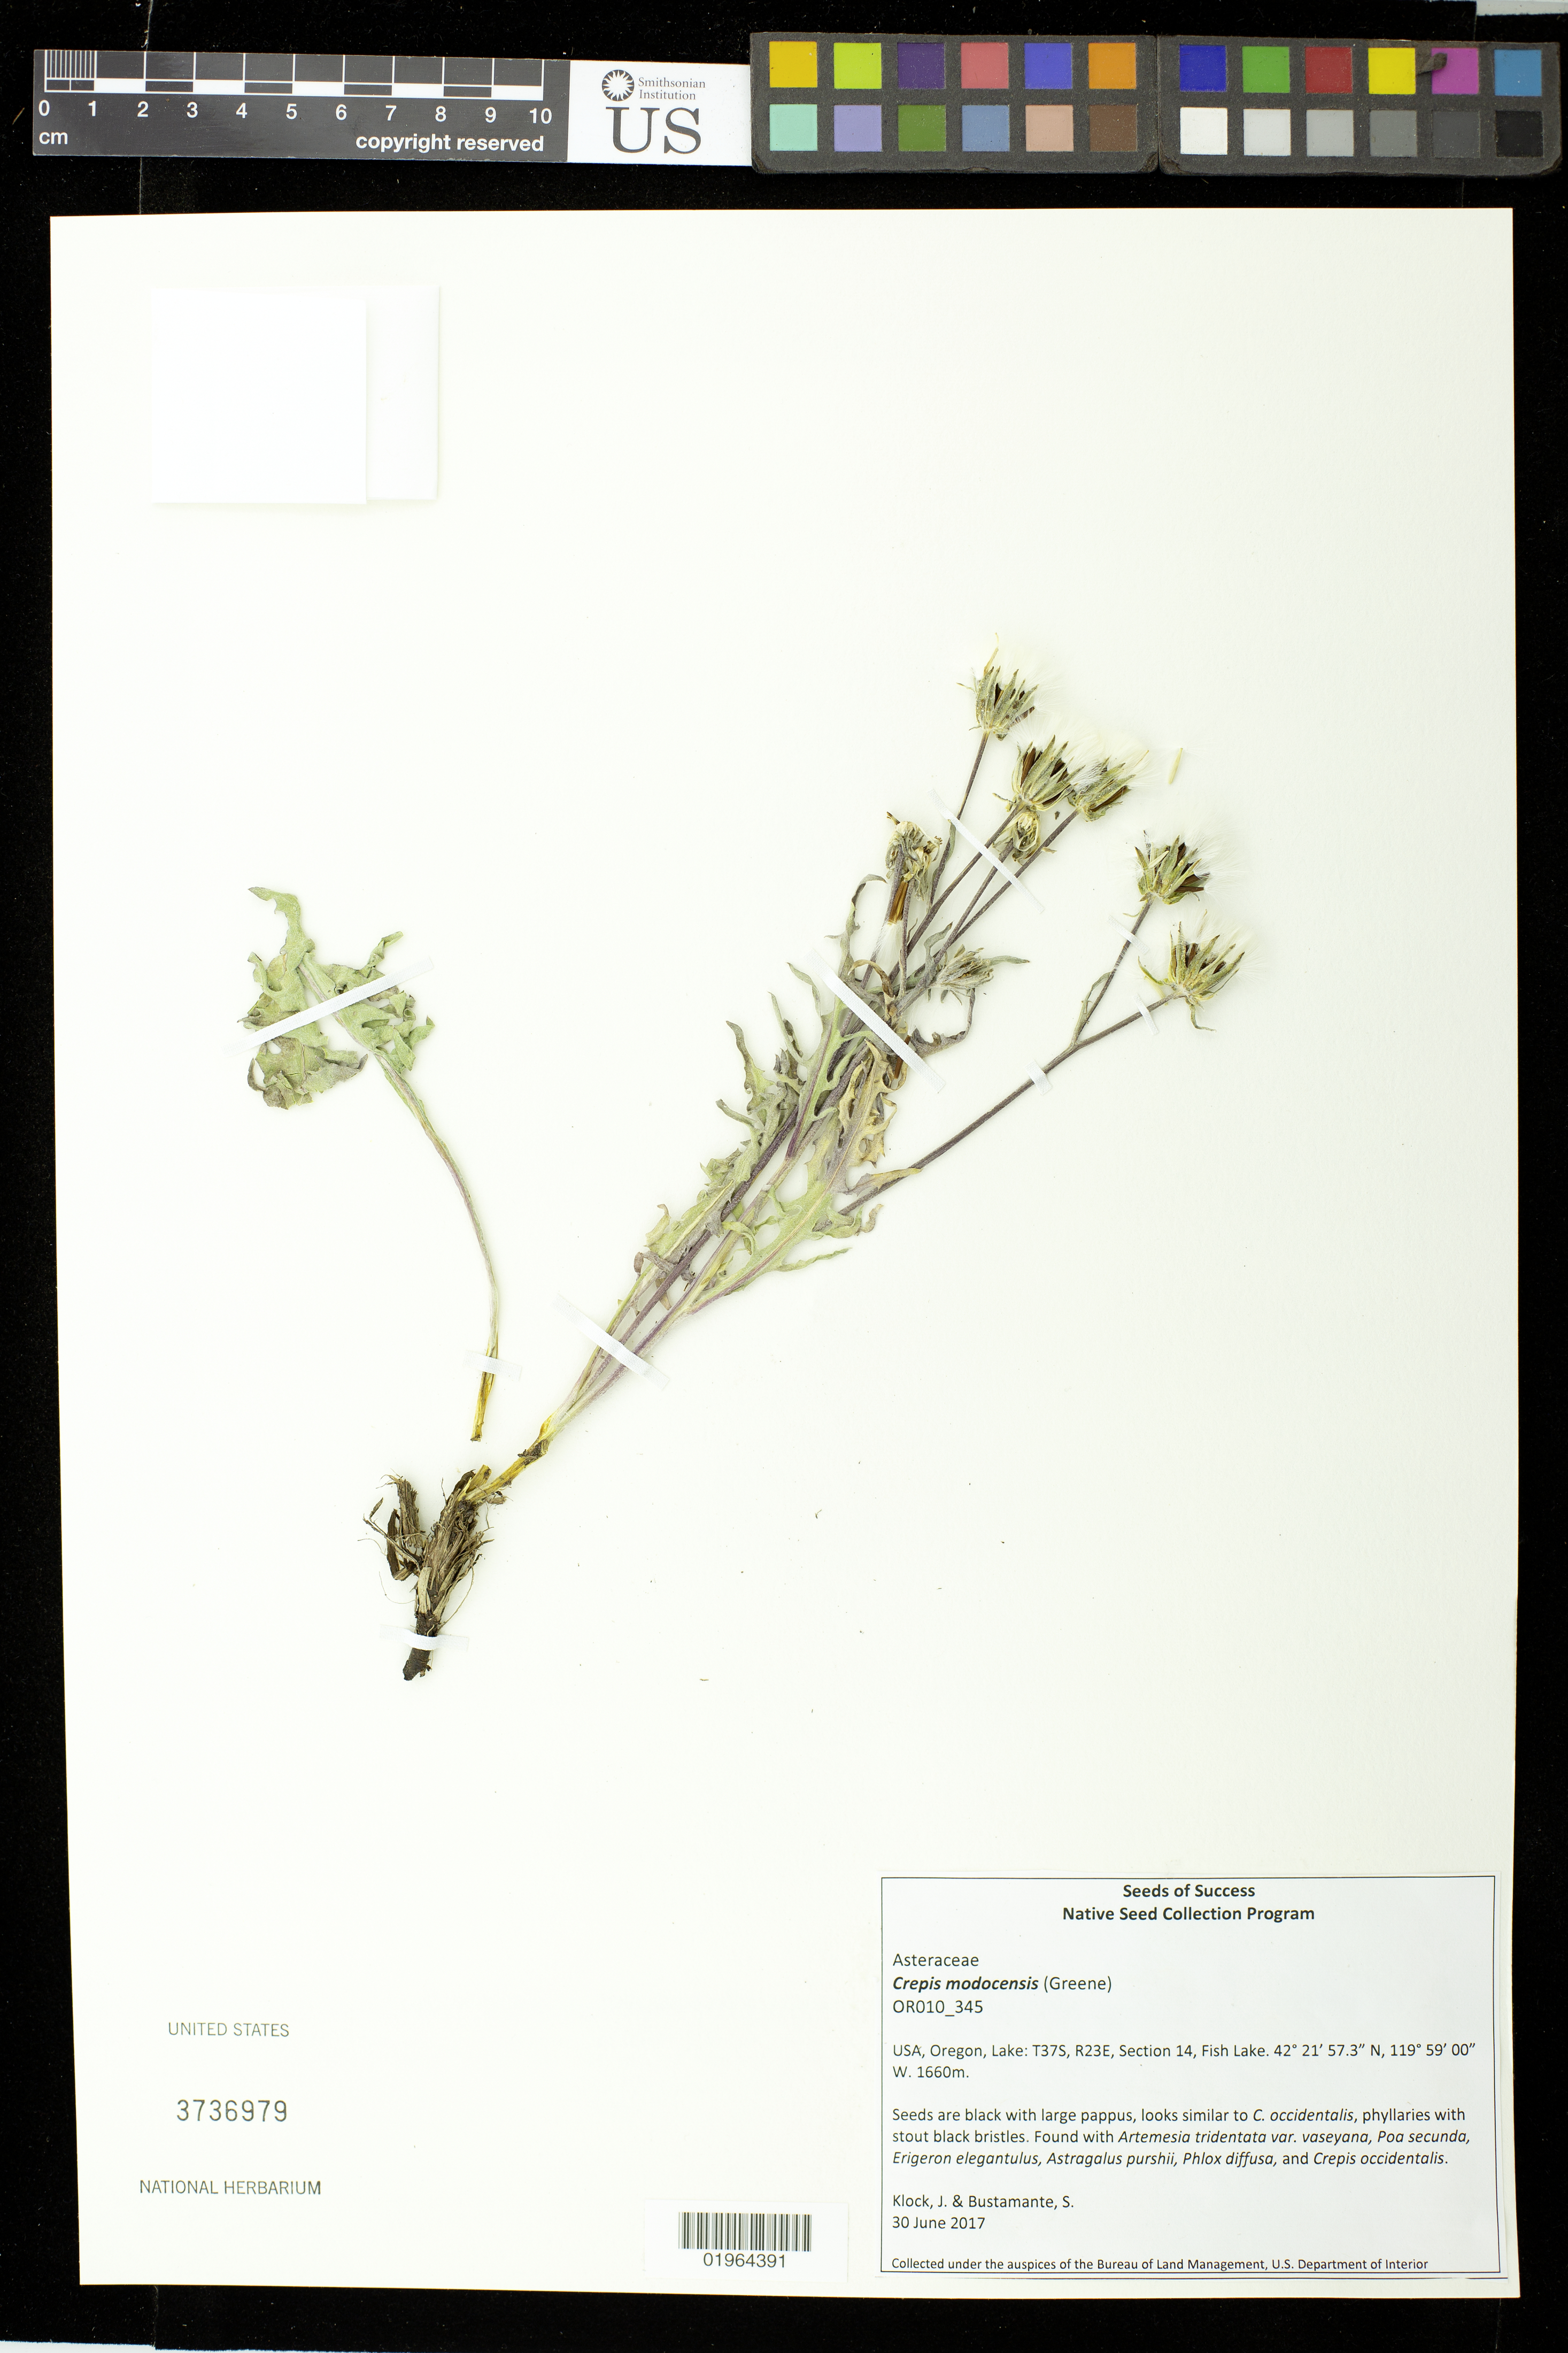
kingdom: Plantae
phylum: Tracheophyta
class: Magnoliopsida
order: Asterales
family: Asteraceae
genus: Crepis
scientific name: Crepis modocensis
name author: Greene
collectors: J. Klock & S. Bustamante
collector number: OR010_345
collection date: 2017-06-30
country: United States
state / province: Oregon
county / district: Lake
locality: Fish Lake, T37S, R23E, section 14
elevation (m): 1660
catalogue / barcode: US 3736979